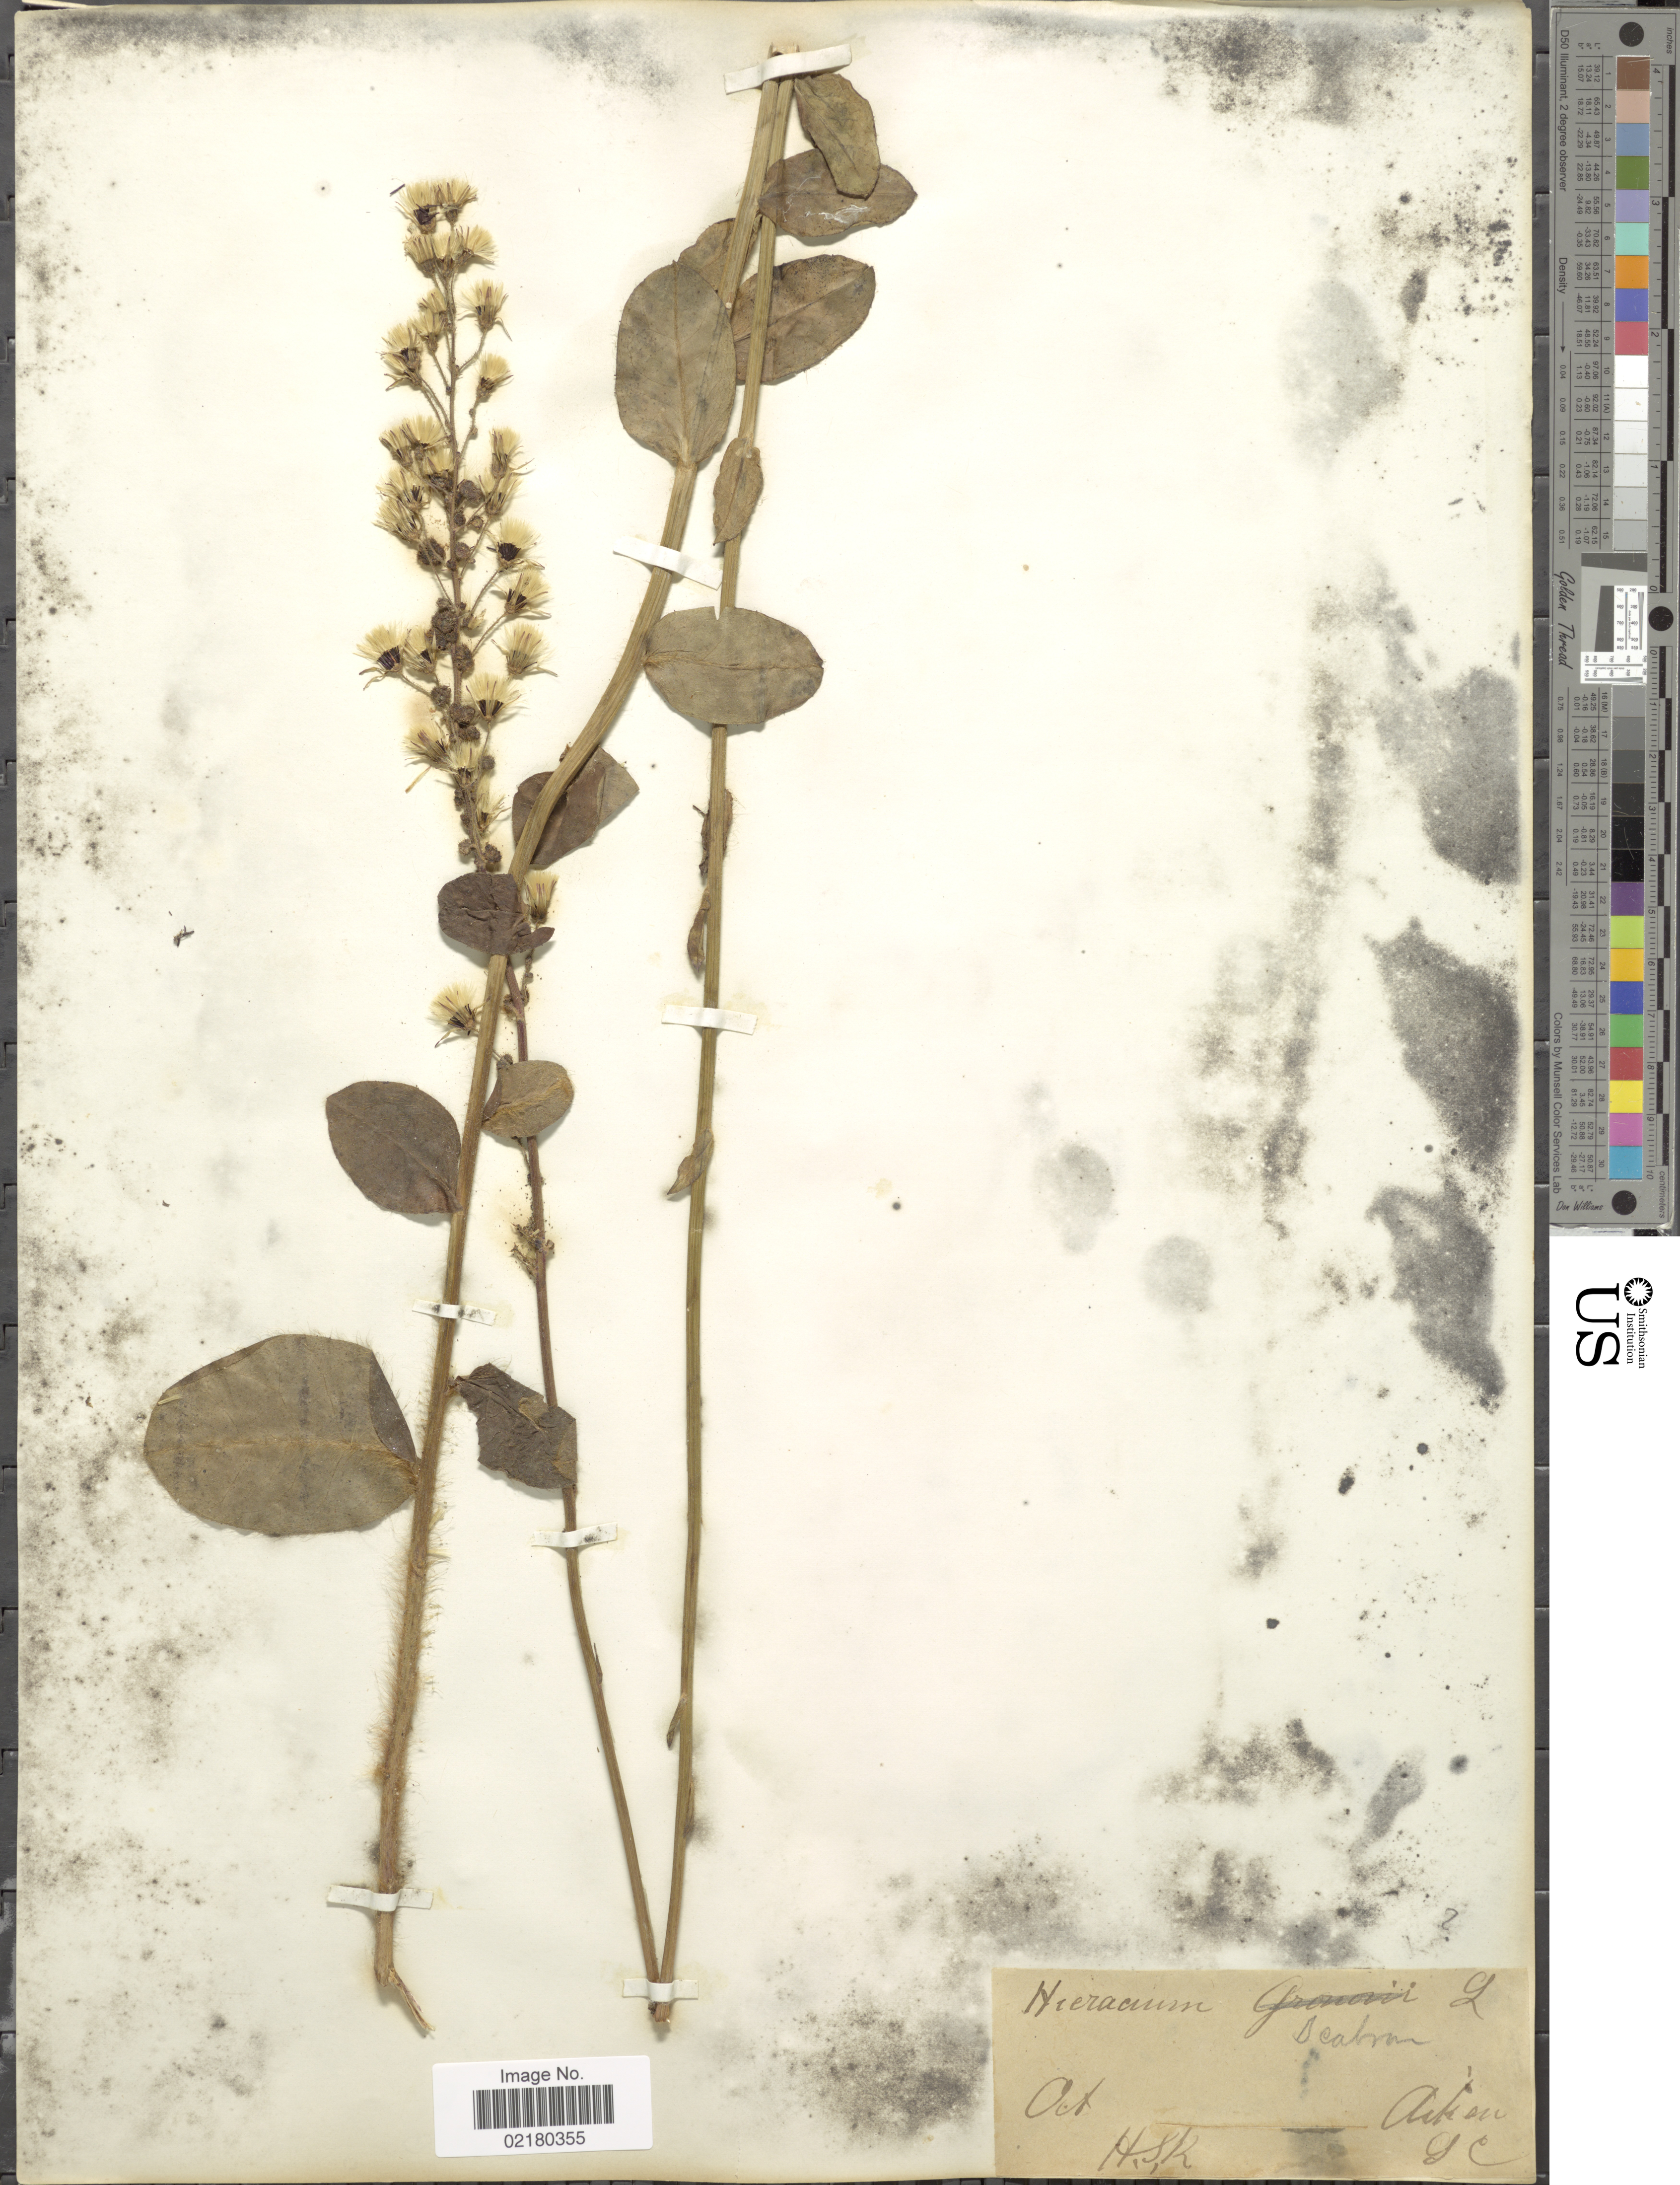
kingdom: Plantae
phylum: Tracheophyta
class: Magnoliopsida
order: Asterales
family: Asteraceae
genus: Hieracium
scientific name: Hieracium gronovii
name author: L.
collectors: H. S. R.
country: United States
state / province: South Carolina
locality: Aiken